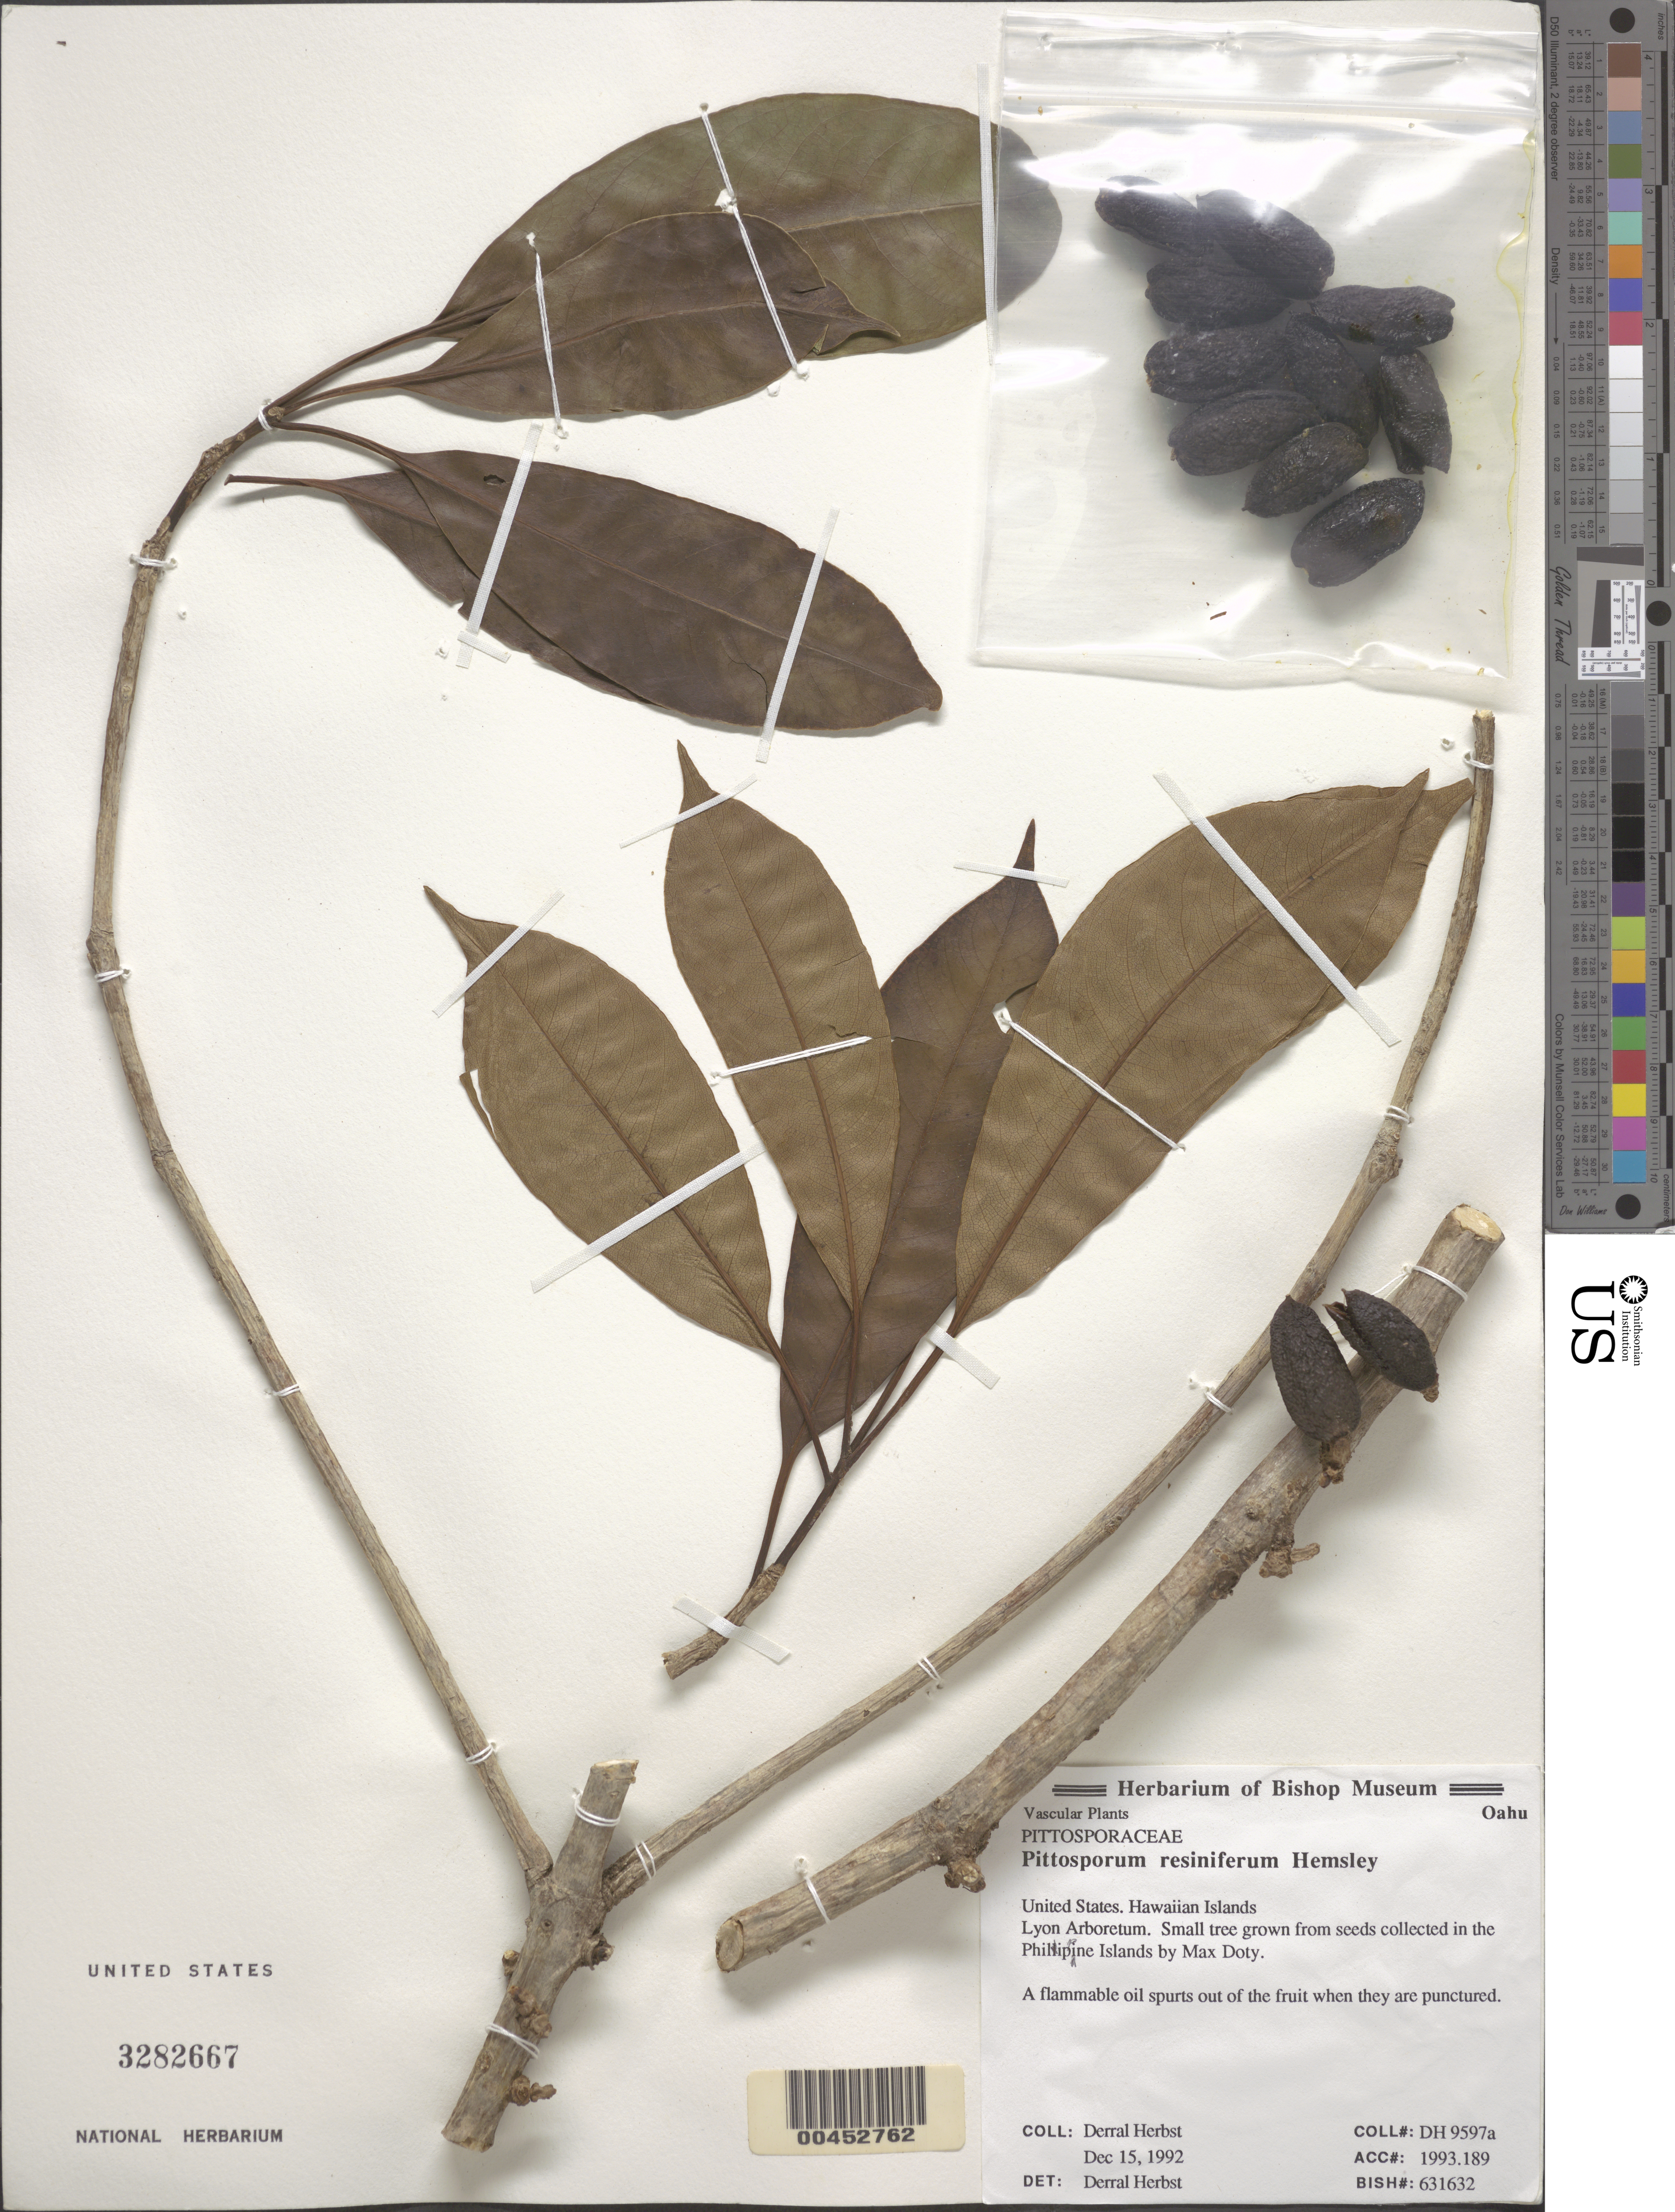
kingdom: Plantae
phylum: Tracheophyta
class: Magnoliopsida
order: Apiales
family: Pittosporaceae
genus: Pittosporum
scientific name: Pittosporum resiniferum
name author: Hemsl.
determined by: Herbst, D. R.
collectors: D. R. Herbst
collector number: DH9597a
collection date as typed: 15 Dec 1992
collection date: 1992-12-15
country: United States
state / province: Hawaii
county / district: Honolulu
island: Oahu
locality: Lyon Arboretum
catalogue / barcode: US 3282667